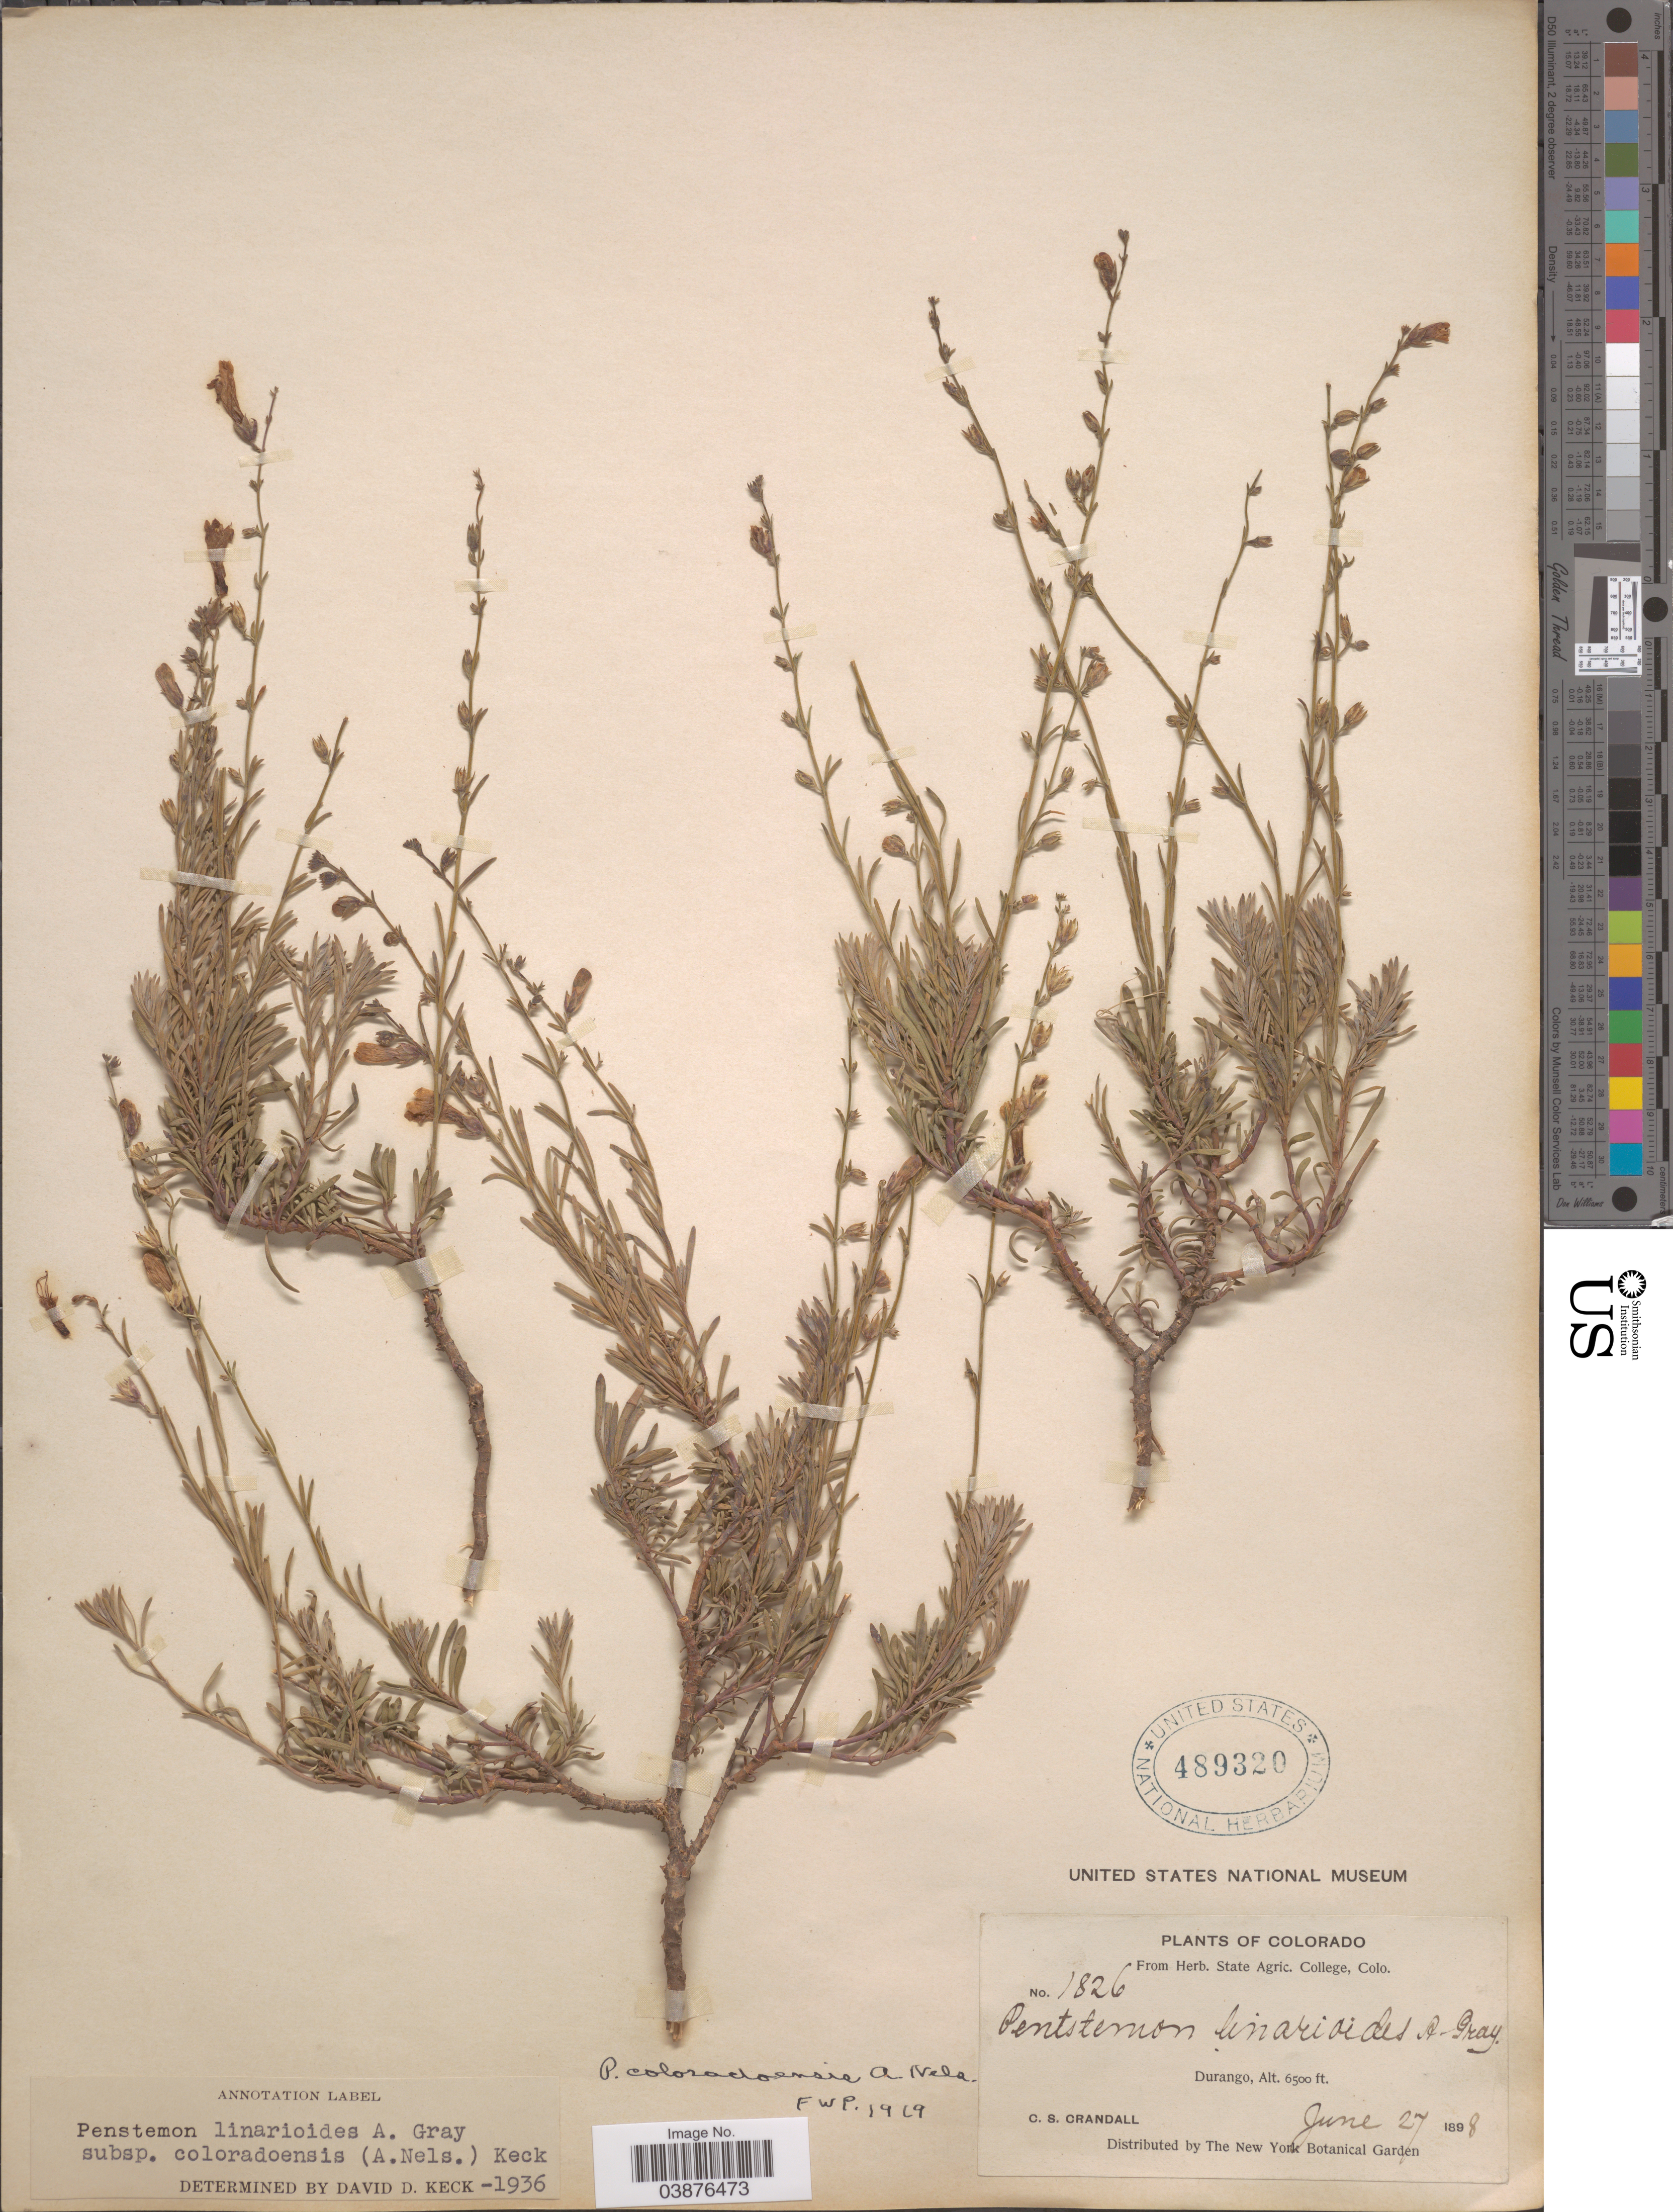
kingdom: Plantae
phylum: Tracheophyta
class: Magnoliopsida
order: Lamiales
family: Plantaginaceae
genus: Penstemon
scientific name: Penstemon linarioides subsp. coloradoensis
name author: (A. Nelson) D.D. Keck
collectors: C. Crandall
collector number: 1826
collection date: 1898-06-27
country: United States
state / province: Colorado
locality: Durango.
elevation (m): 1981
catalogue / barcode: US 489320